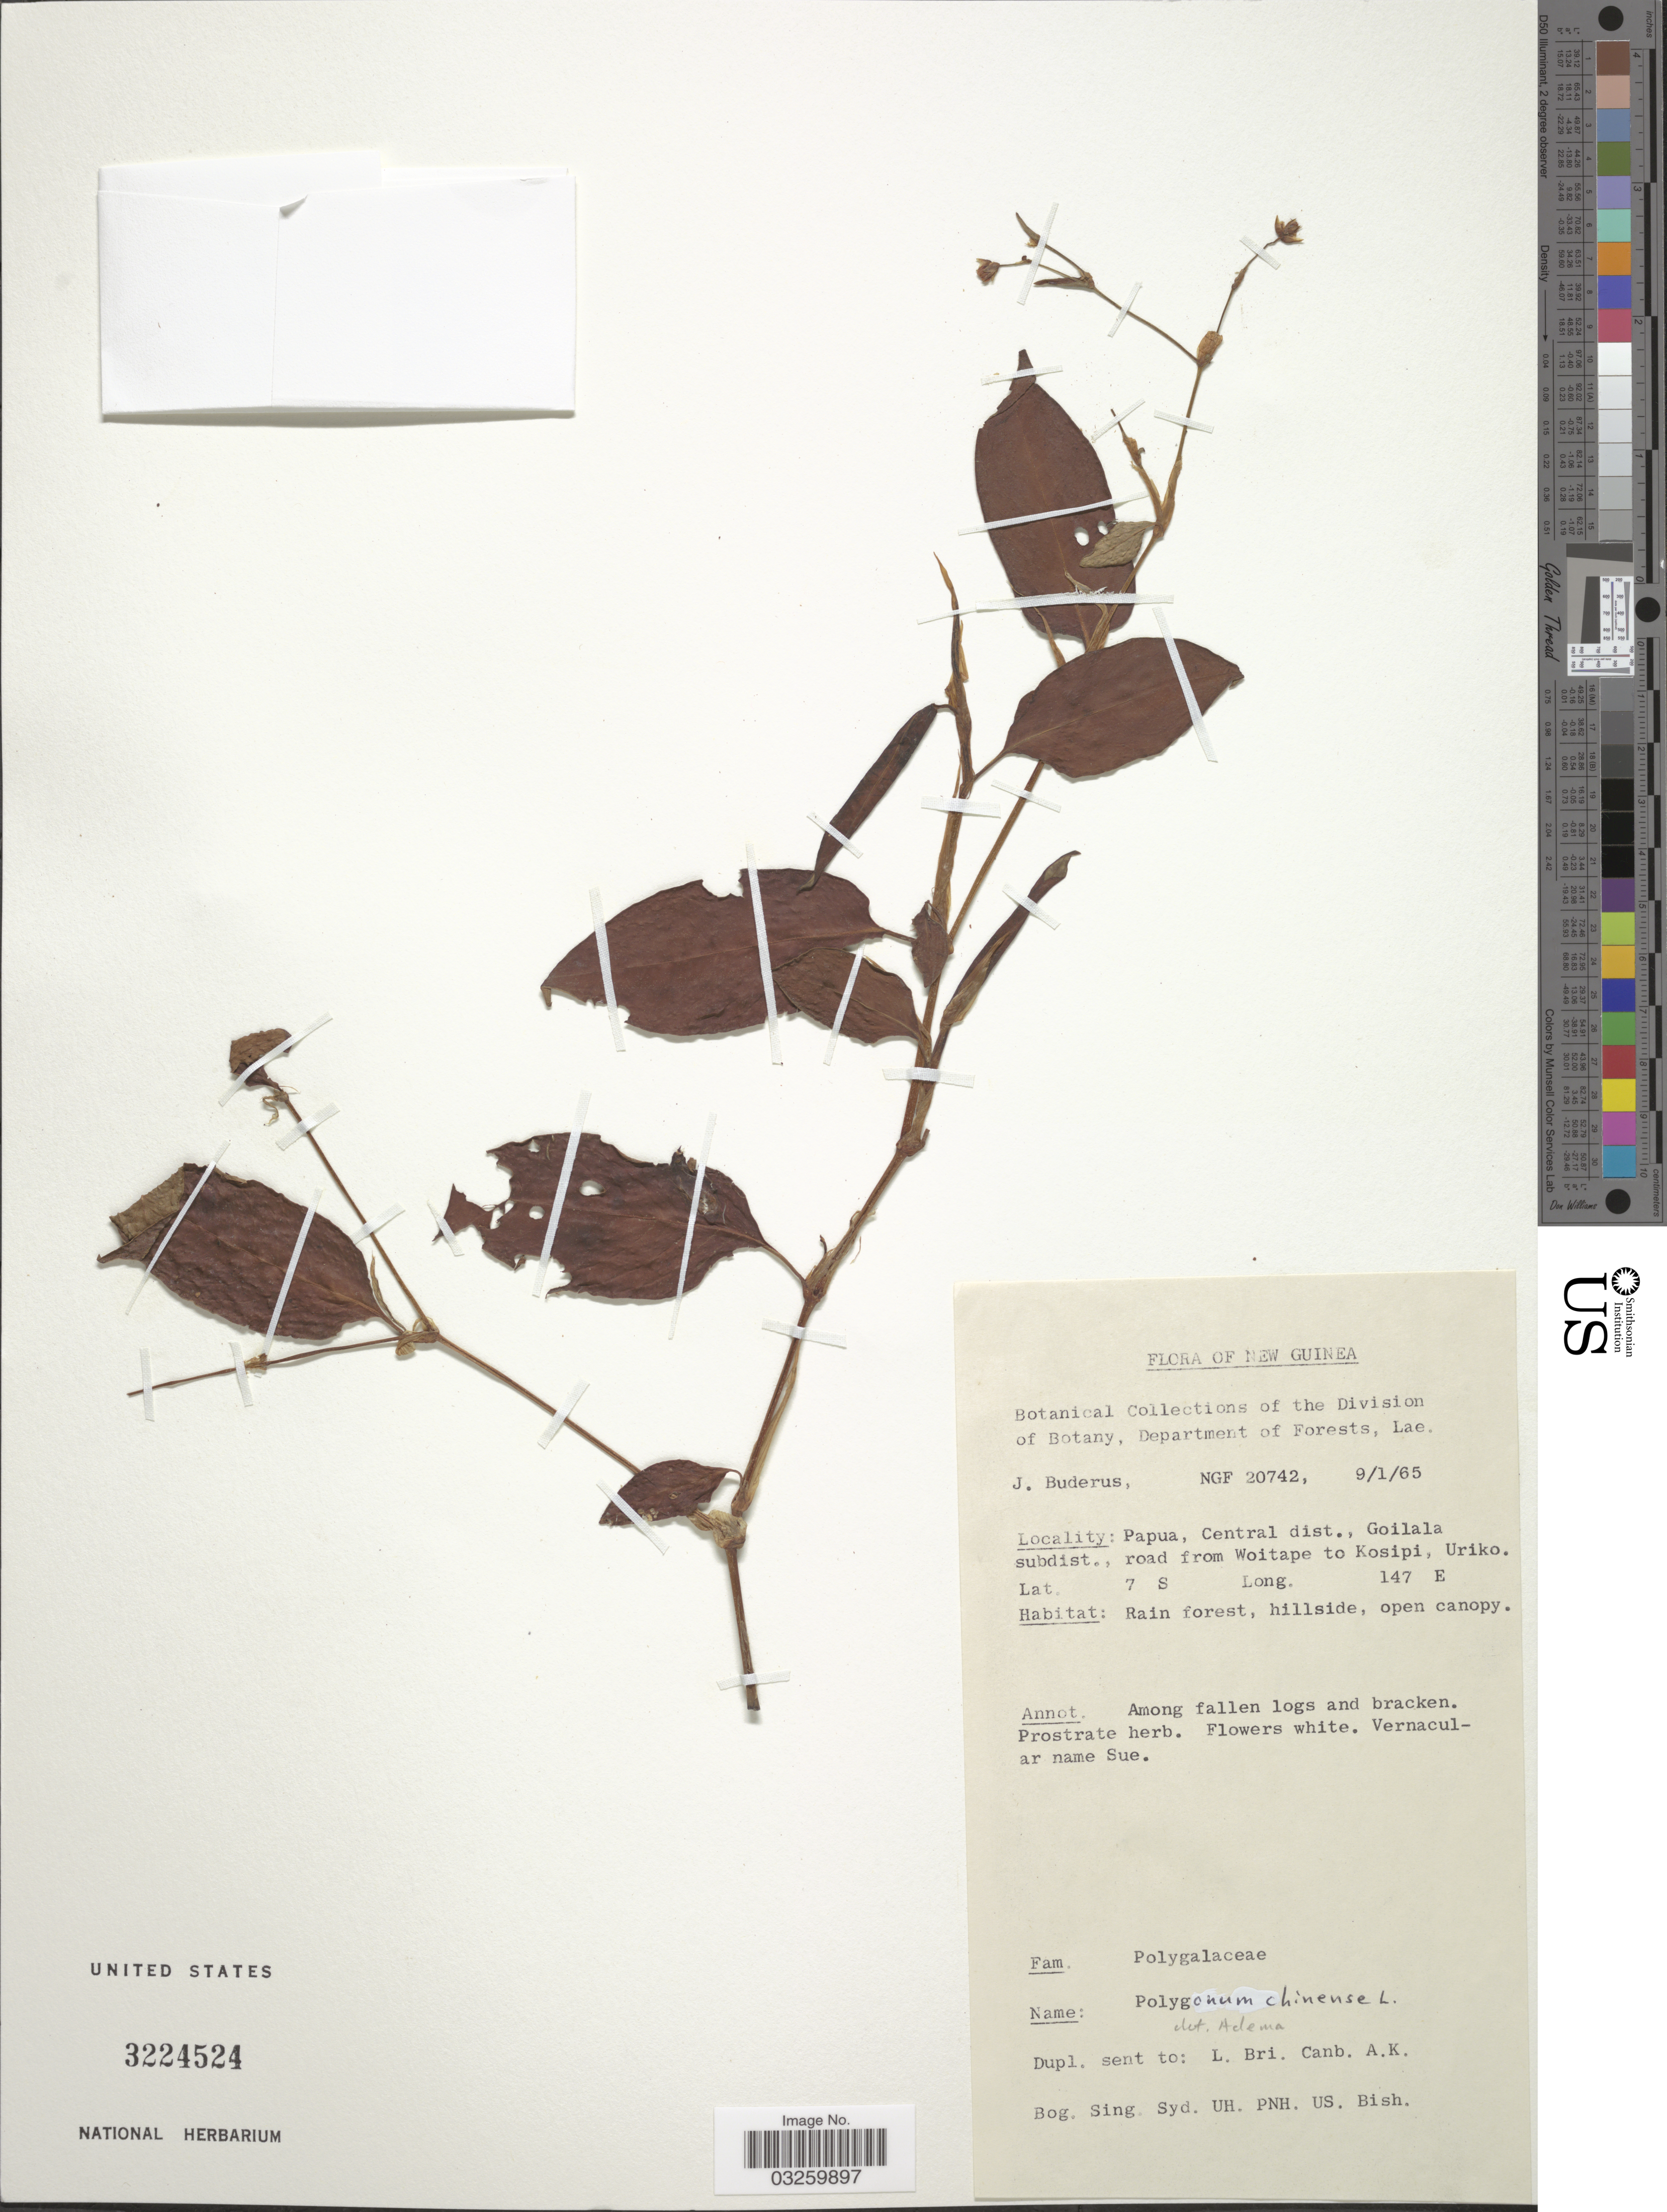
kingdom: Plantae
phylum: Tracheophyta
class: Magnoliopsida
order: Caryophyllales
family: Polygonaceae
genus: Persicaria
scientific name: Persicaria chinensis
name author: (L.) H. Gross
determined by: Wagner, W. L., (BOT), Smithsonian Institution - National Museum of Natural History (UNITED STATES)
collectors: J. Buderus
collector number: NGF20742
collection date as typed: Transcribed d/m/y: 9/1/65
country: Papua New Guinea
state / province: Central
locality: New Guinea. Papua, Central dist., Goilala subdist., road from Woitape to Kosipi, Uriko.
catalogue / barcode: US 3224524